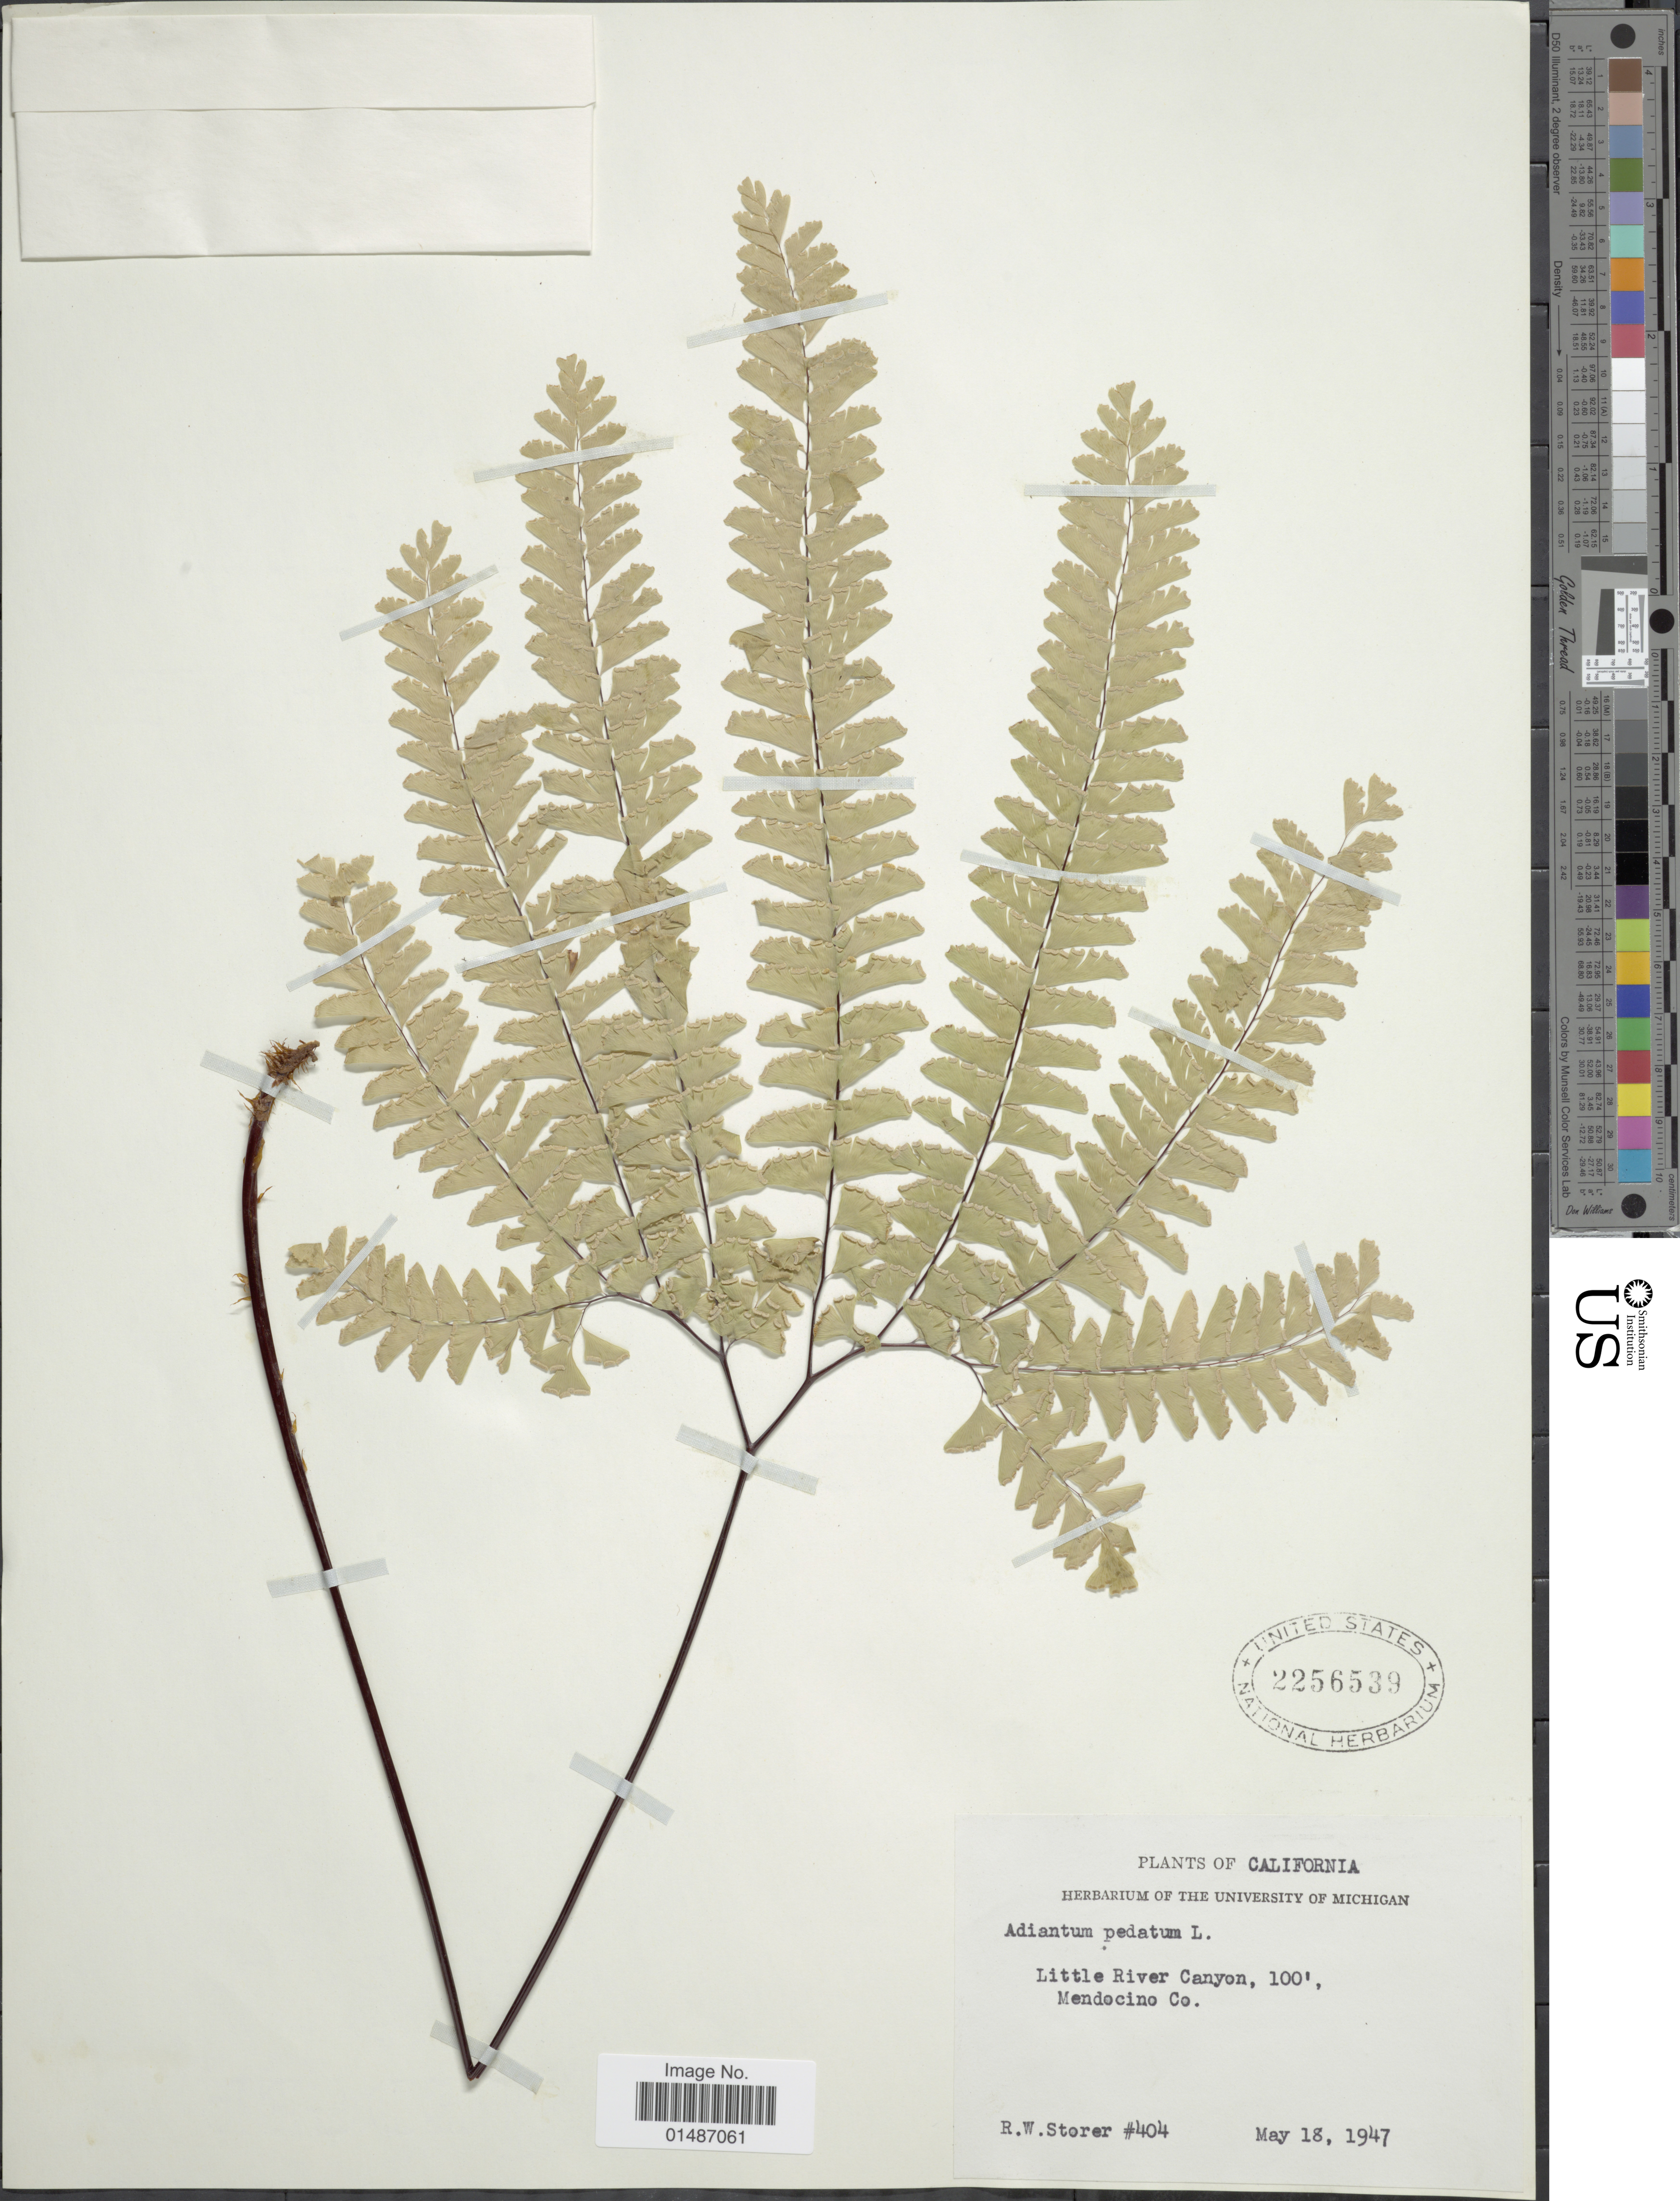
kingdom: Plantae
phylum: Tracheophyta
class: Polypodiopsida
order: Polypodiales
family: Pteridaceae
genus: Adiantum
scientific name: Adiantum pedatum var. pedatum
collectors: R. Storer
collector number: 404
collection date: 1947-05-18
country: United States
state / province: California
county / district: Mendocino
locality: Little River Canyon, Mendocino Co.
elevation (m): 30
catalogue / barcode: US 2256539